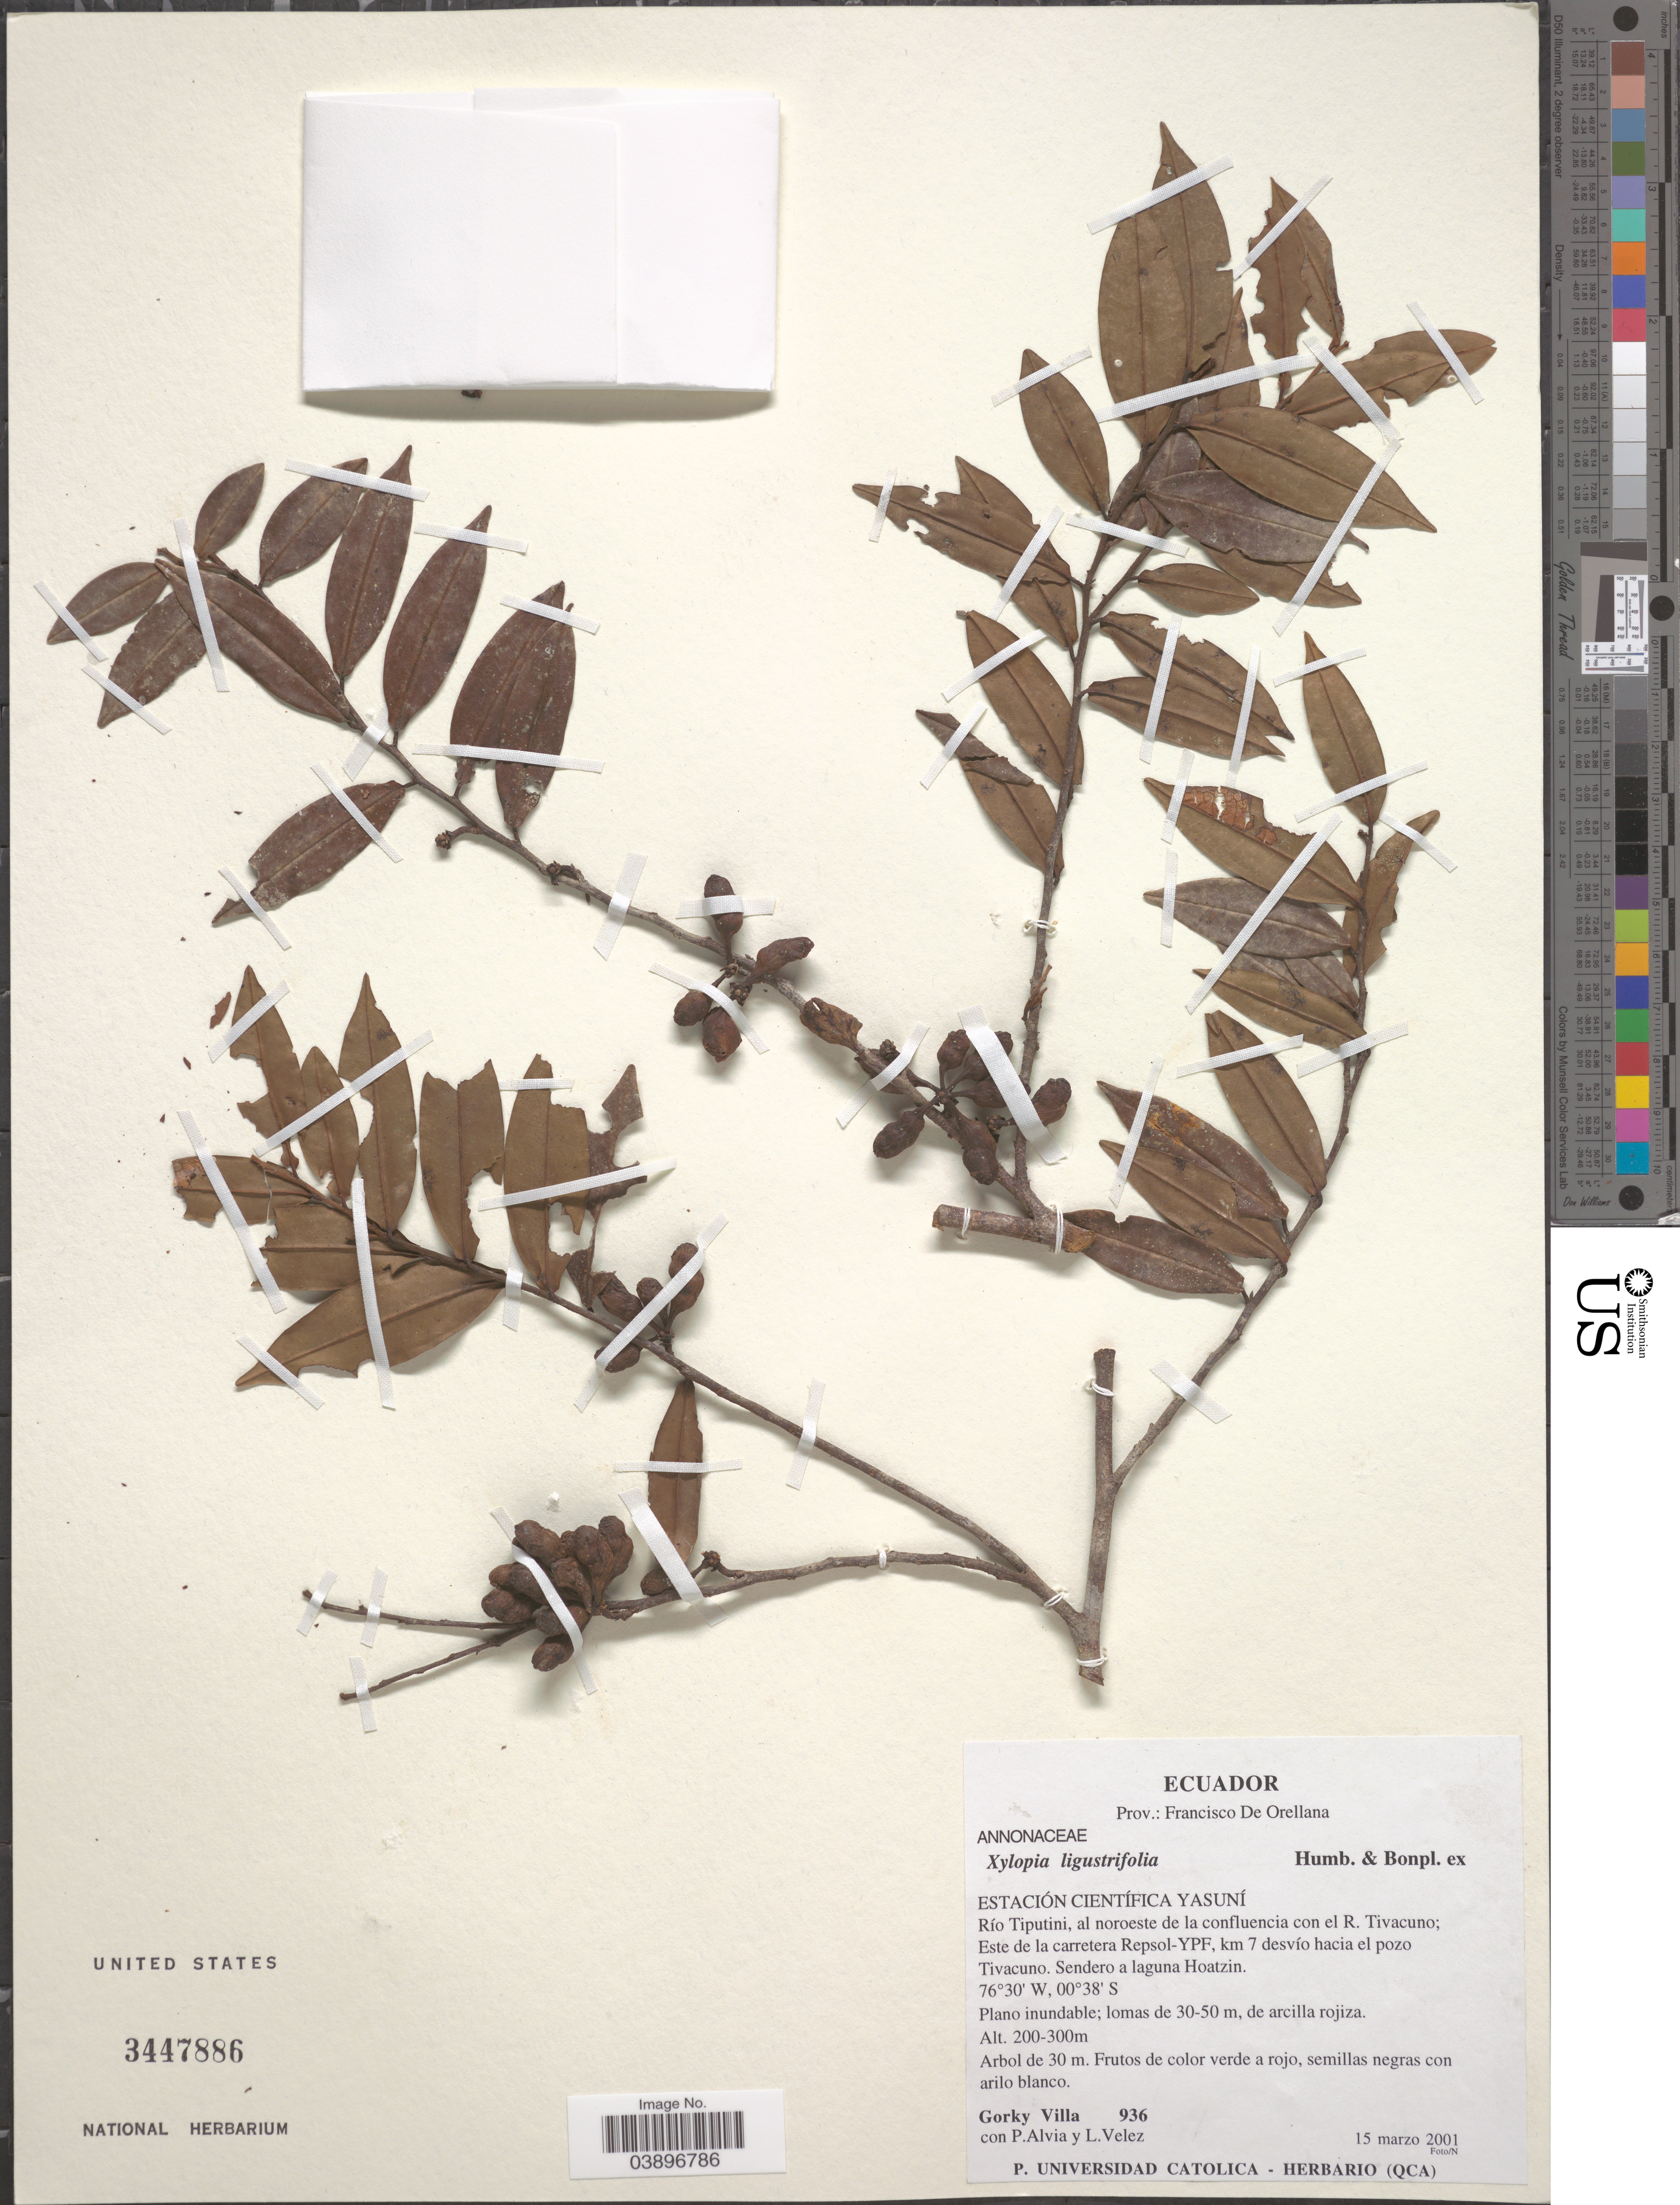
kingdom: Plantae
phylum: Tracheophyta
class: Magnoliopsida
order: Magnoliales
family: Annonaceae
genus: Xylopia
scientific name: Xylopia ligustrifolia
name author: Dunal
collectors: G. Villa, P. Alvia & L. Velez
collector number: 936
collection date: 2001-03-15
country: Ecuador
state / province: Orellana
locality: Prov.: Francisco De Orellana. Estación Científica Yasuní. Río Tiputini, al noroeste de la confluencia con el R. Tivacuno.; Este de la carretera Repsol-YPF, km 7 desvío hacia el pozo Tivacuno. Sendero a laguna Hoatzin.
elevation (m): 200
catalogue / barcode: US 3447886